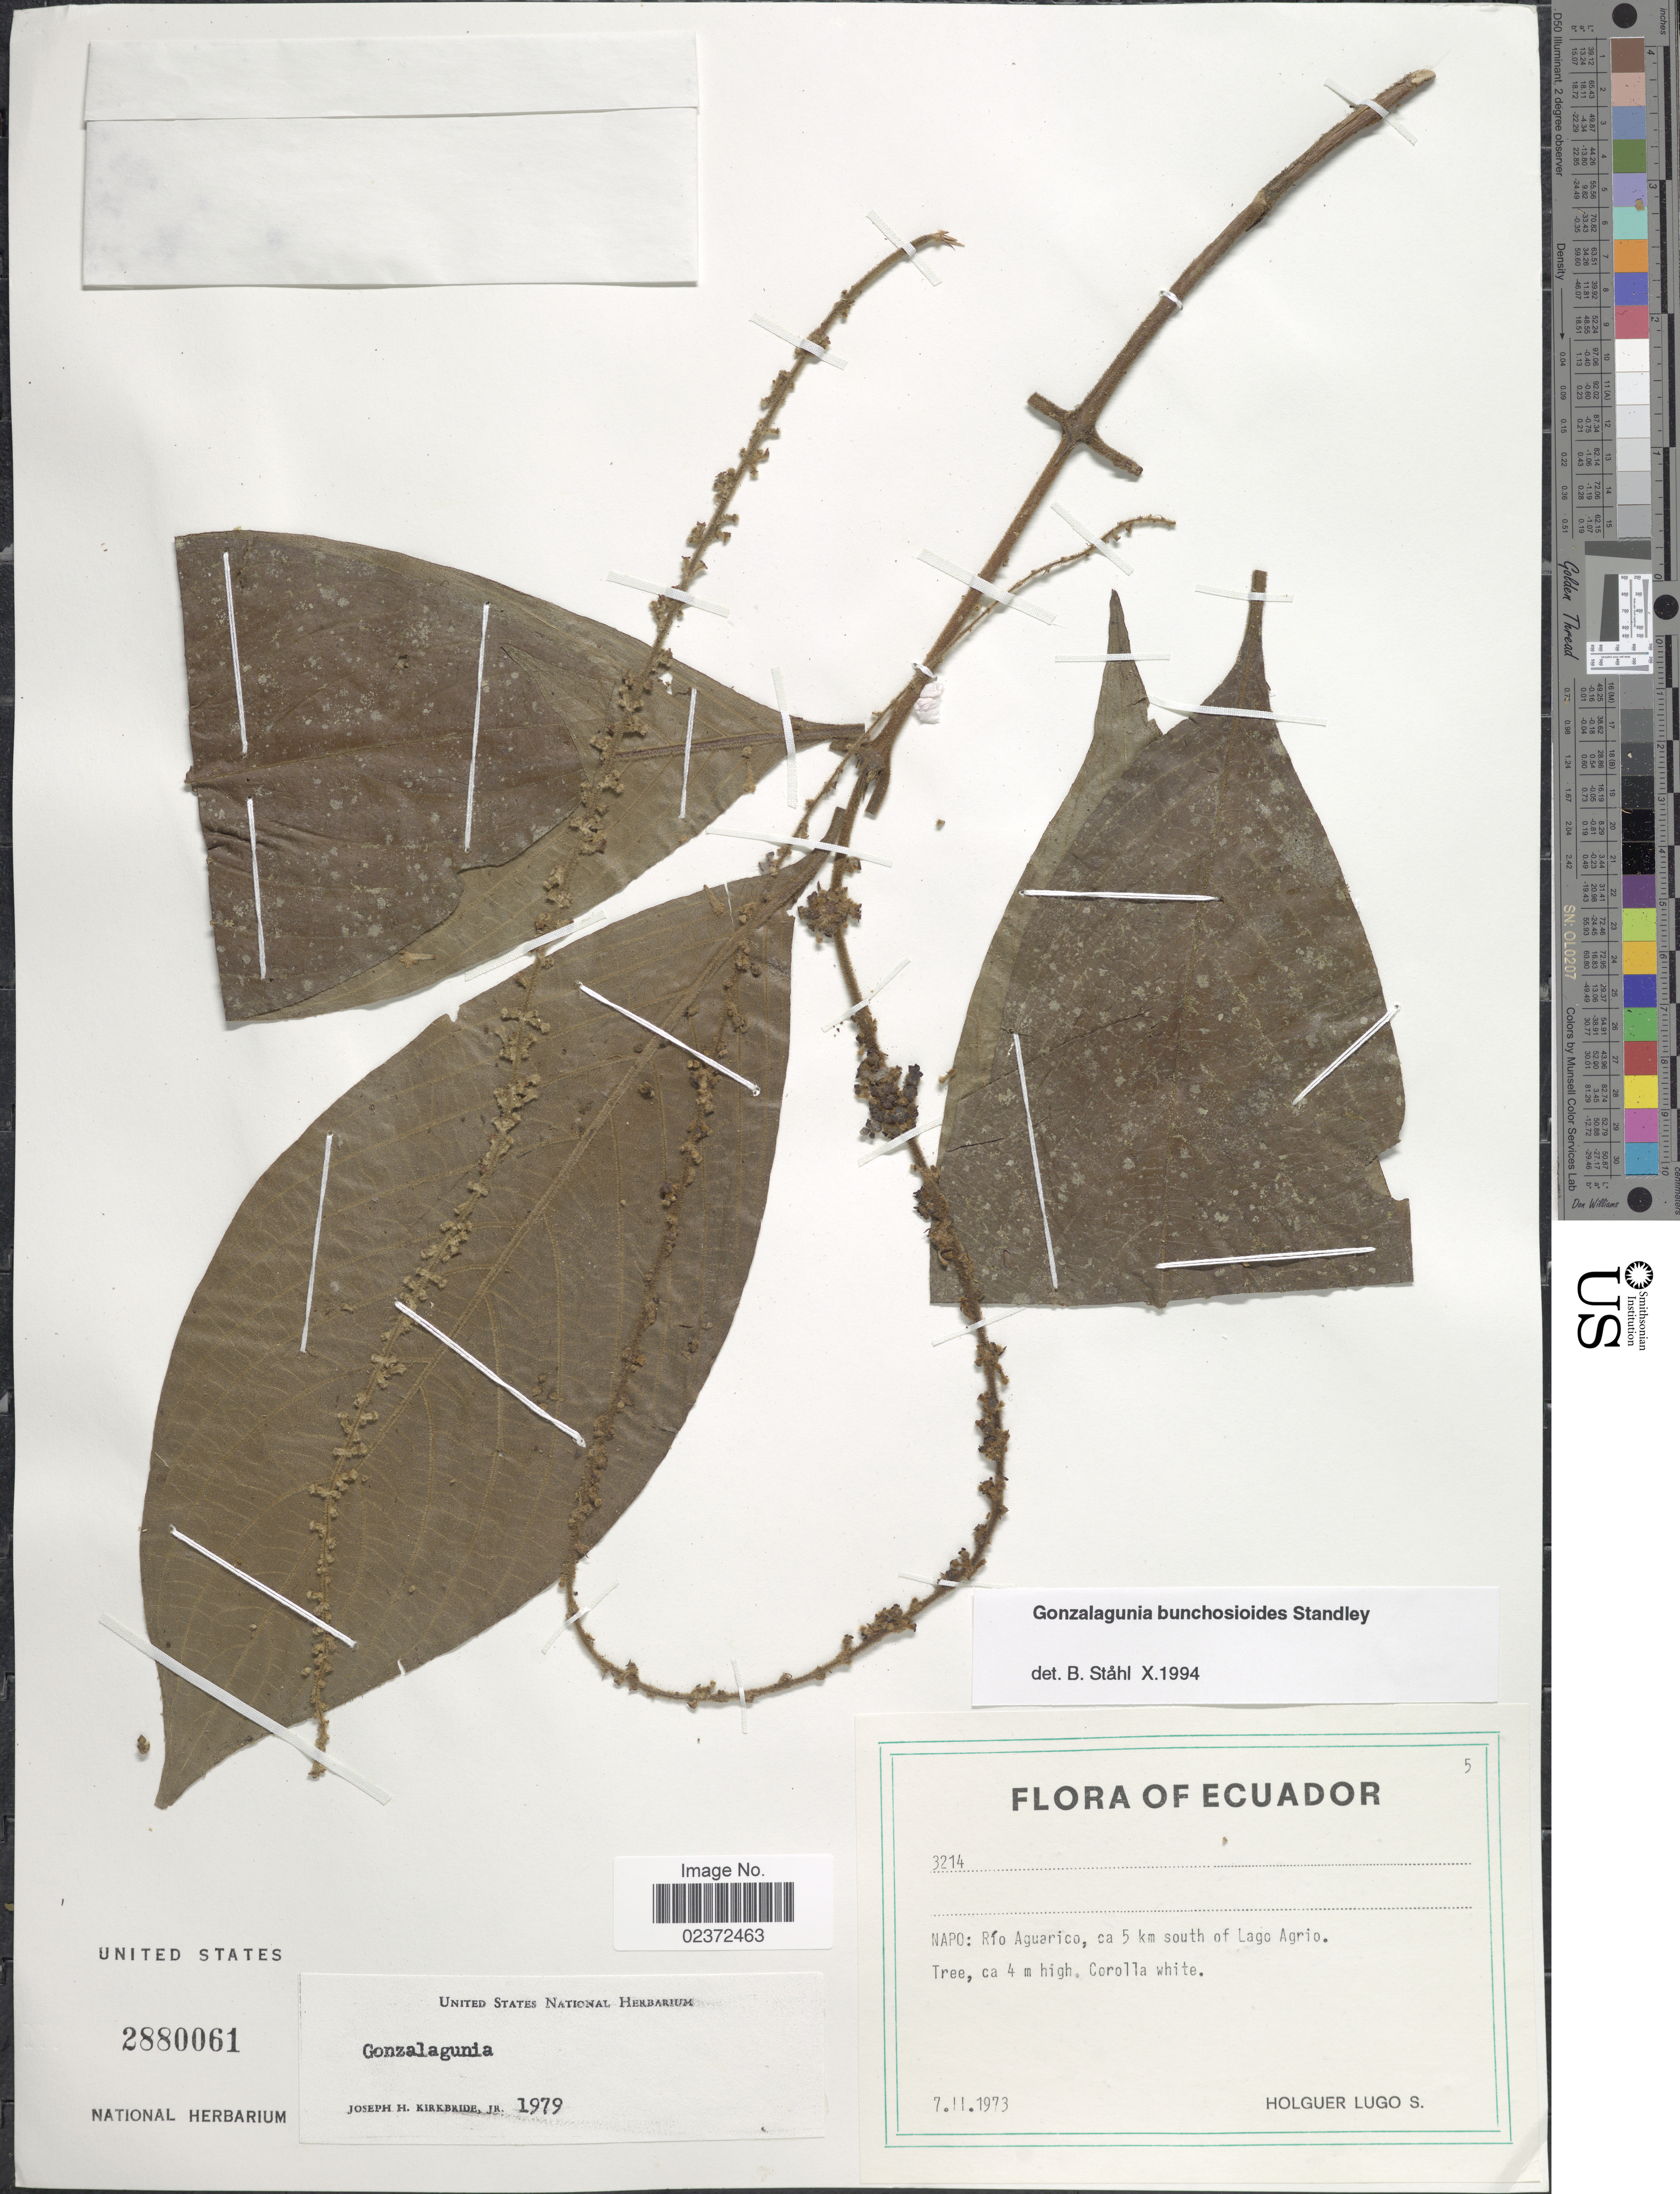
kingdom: Plantae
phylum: Tracheophyta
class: Magnoliopsida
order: Gentianales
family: Rubiaceae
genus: Gonzalagunia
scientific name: Gonzalagunia bunchosioides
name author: Standl.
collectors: H. Lugo S.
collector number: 3214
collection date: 1973-02-07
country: Ecuador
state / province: Napo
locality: Río Aguarico, ca 5 km south of Lago Agrio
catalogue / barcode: US 2880061